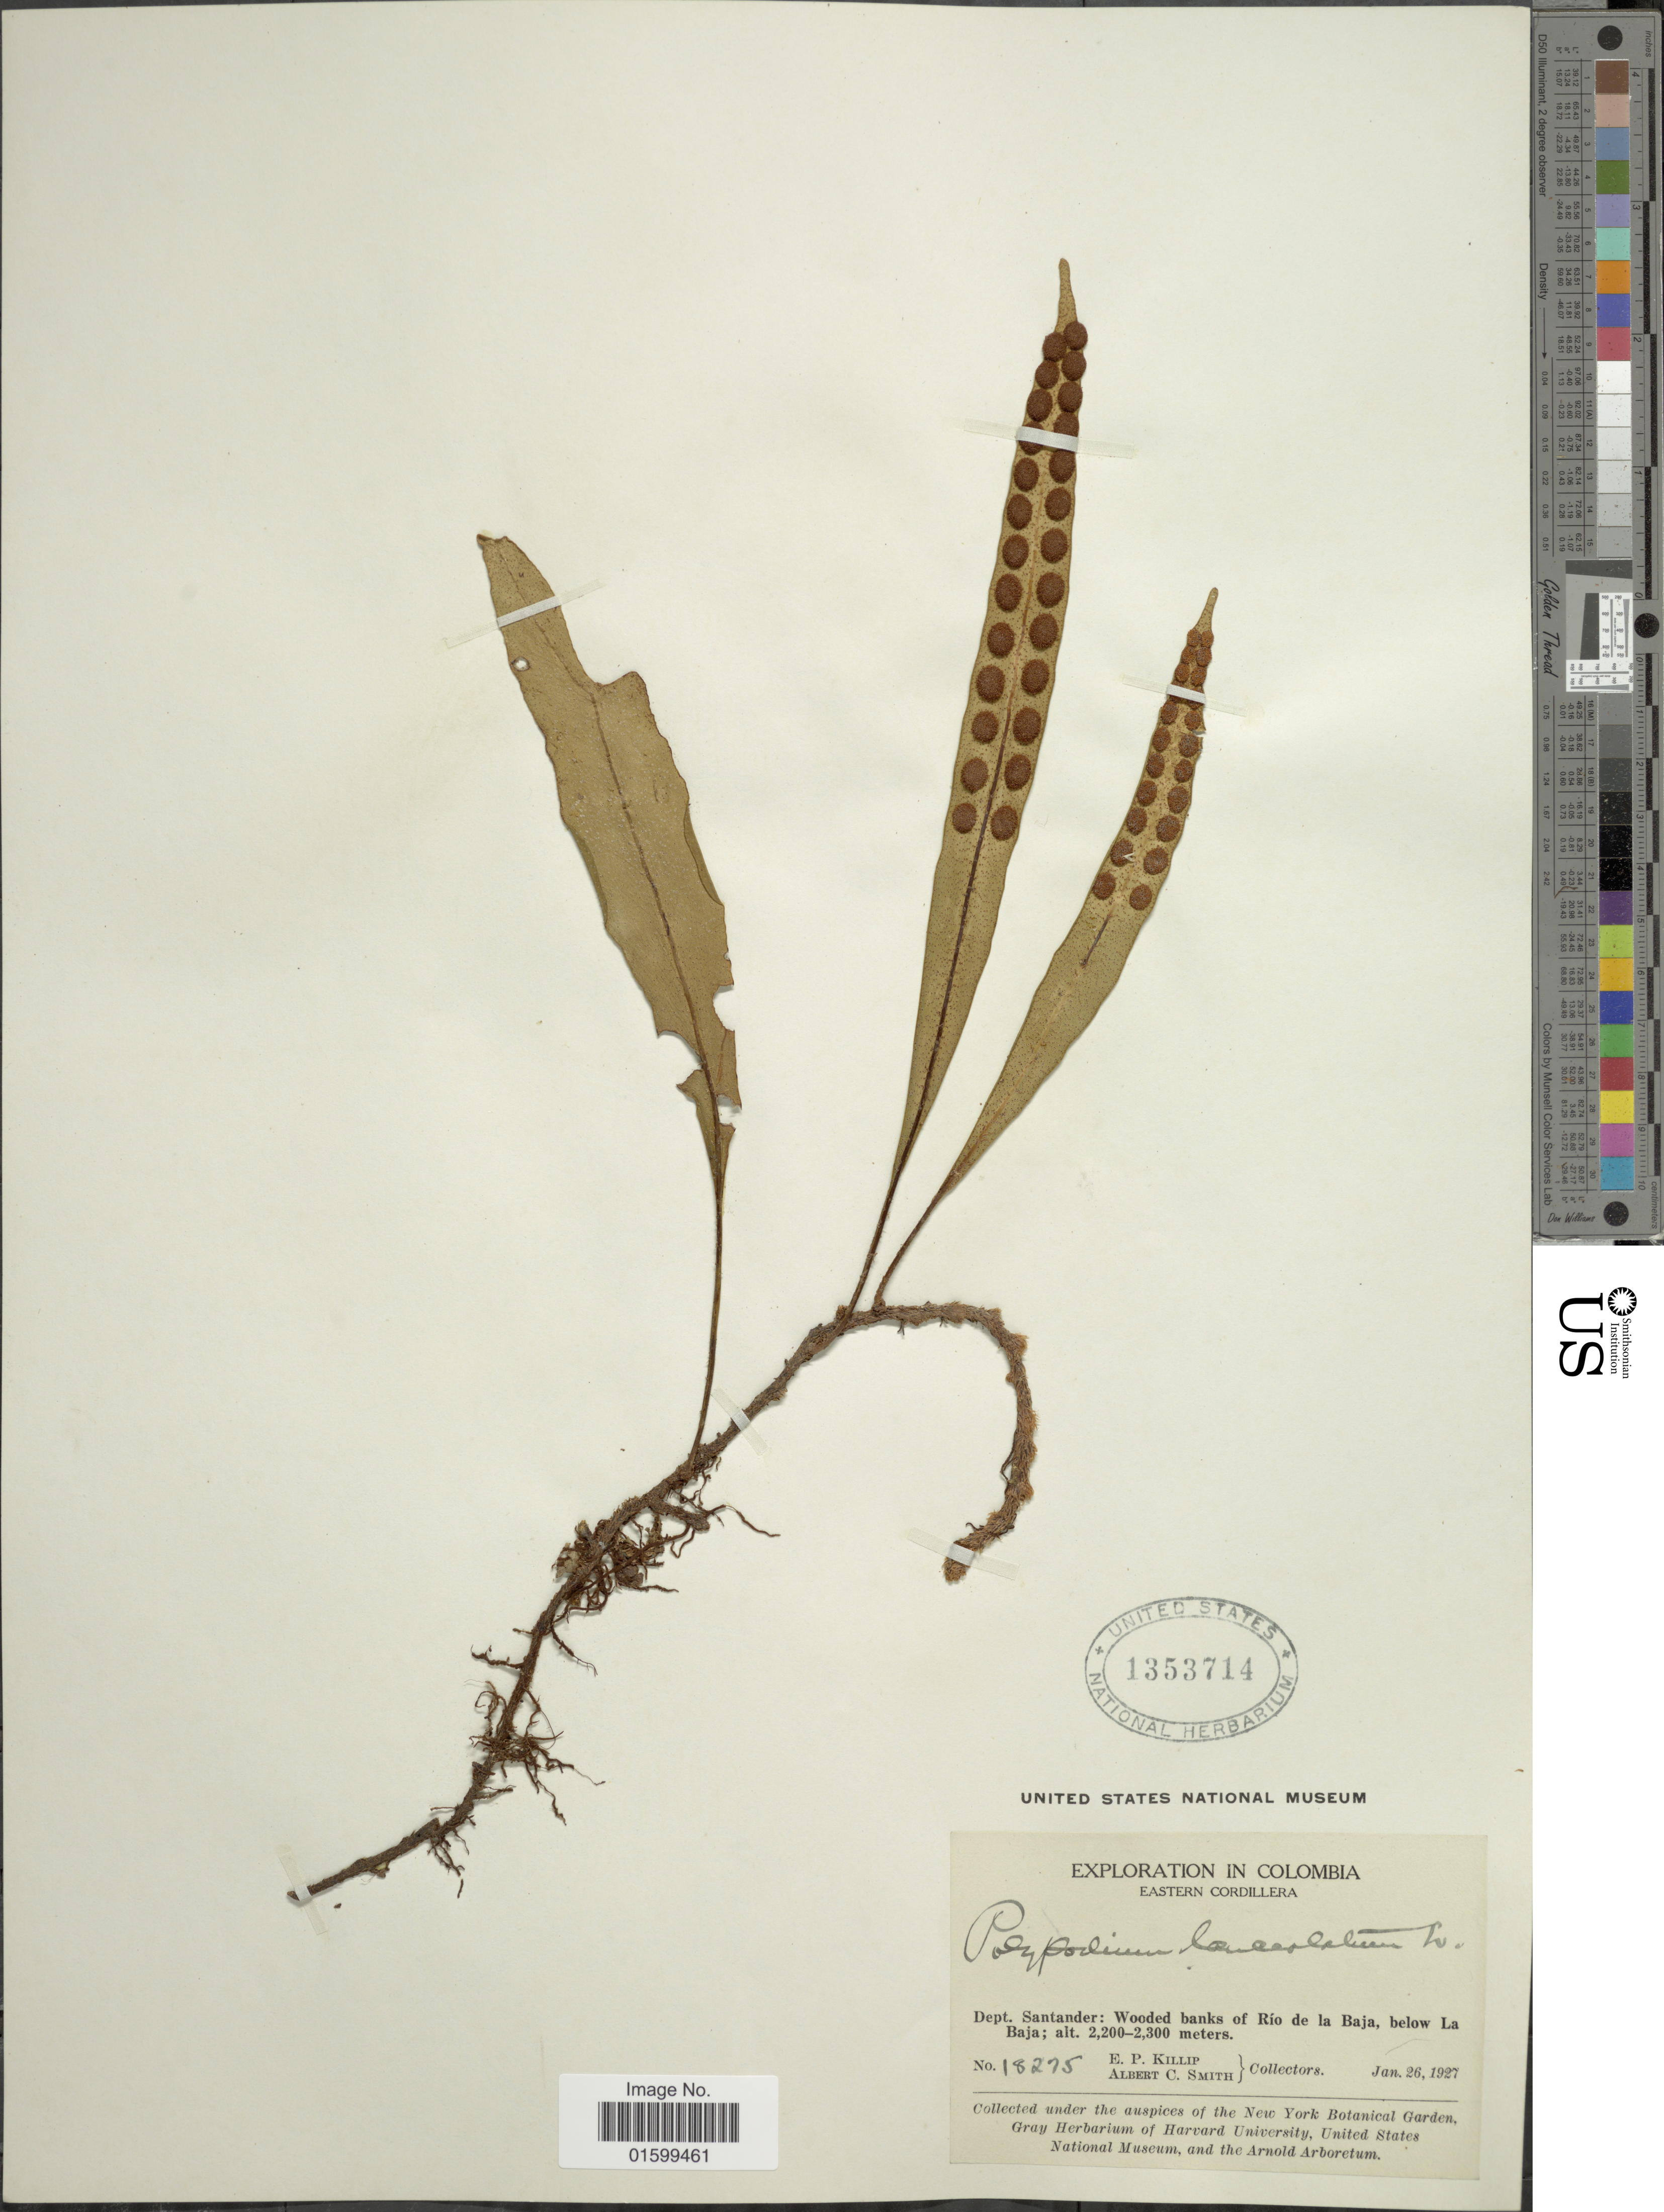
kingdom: Plantae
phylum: Tracheophyta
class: Polypodiopsida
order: Polypodiales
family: Polypodiaceae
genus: Pleopeltis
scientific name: Pleopeltis macrocarpa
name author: (Bory ex Willd.) Kaulf.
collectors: E. P. Killip & A. C. Smith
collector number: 18275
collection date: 1927-01-26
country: Colombia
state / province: Santander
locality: Eastern Cordillera, wooded banks of Río de la Baja, below La Baja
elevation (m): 2200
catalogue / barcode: US 1353714